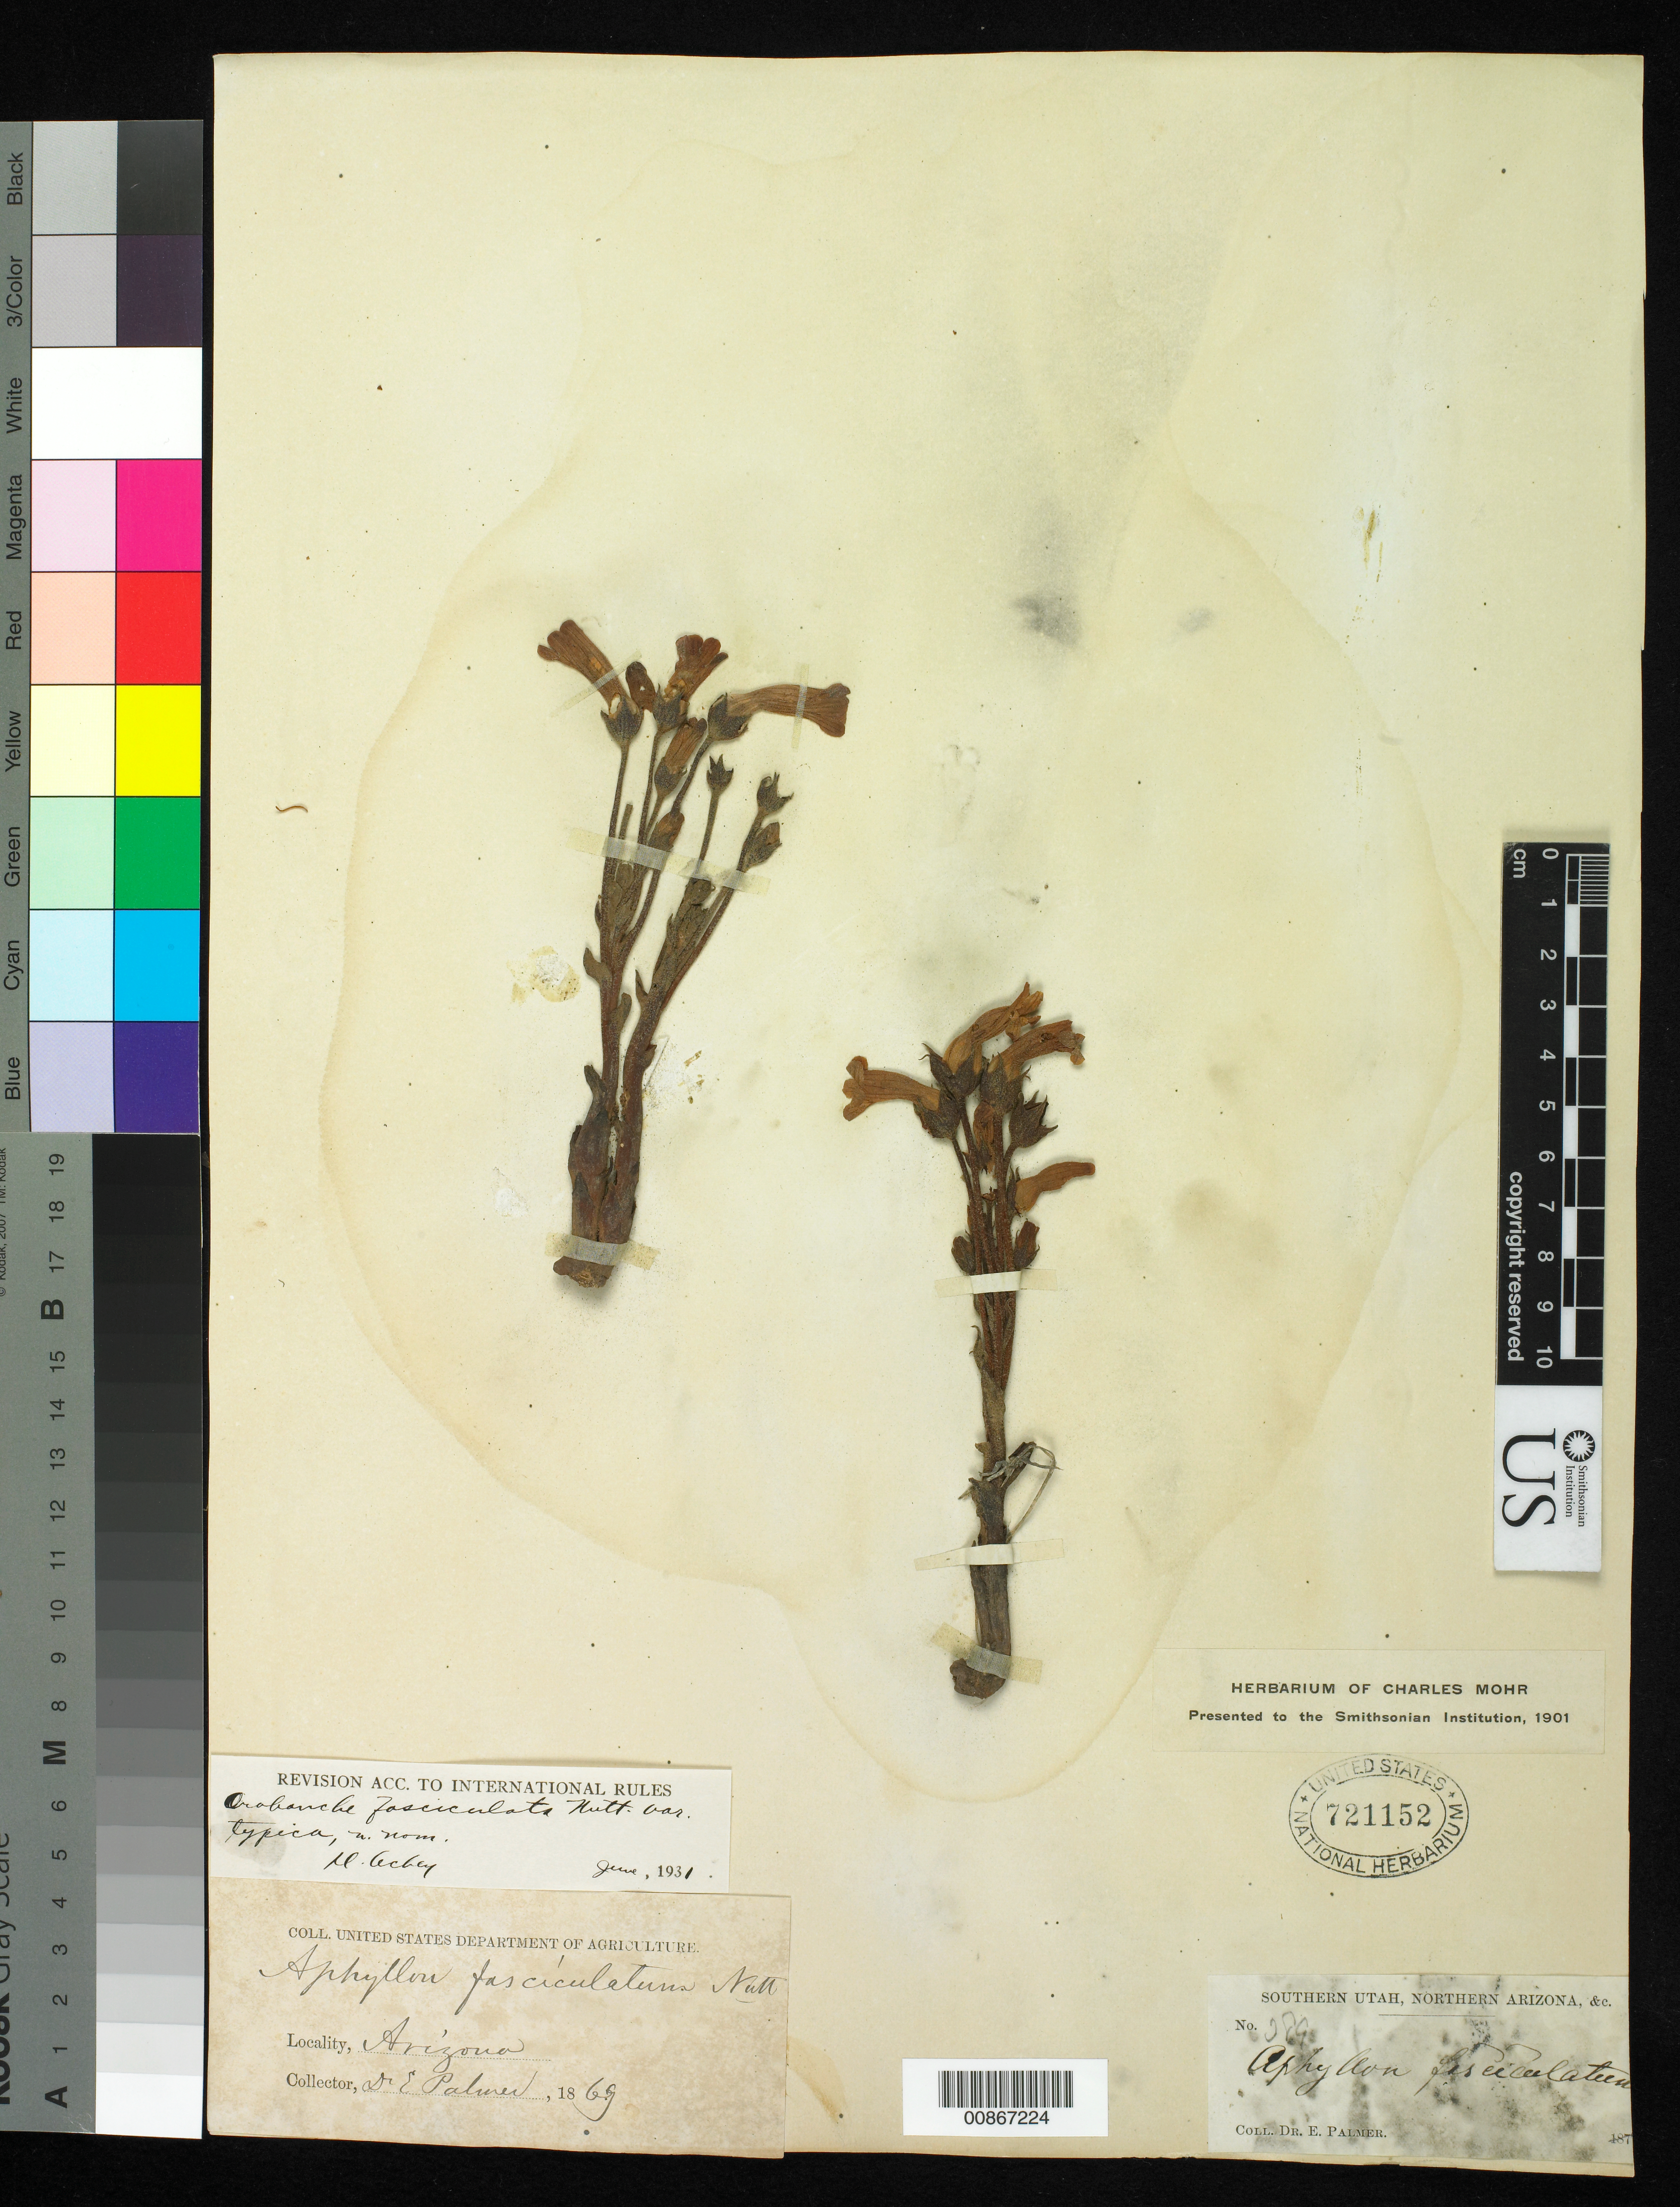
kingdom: Plantae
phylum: Tracheophyta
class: Magnoliopsida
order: Lamiales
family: Orobanchaceae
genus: Orobanche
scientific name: Orobanche fasciculata var. fasciculata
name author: Nutt.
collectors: E. Palmer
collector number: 389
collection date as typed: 1869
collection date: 1869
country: United States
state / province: Arizona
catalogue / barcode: US 721152